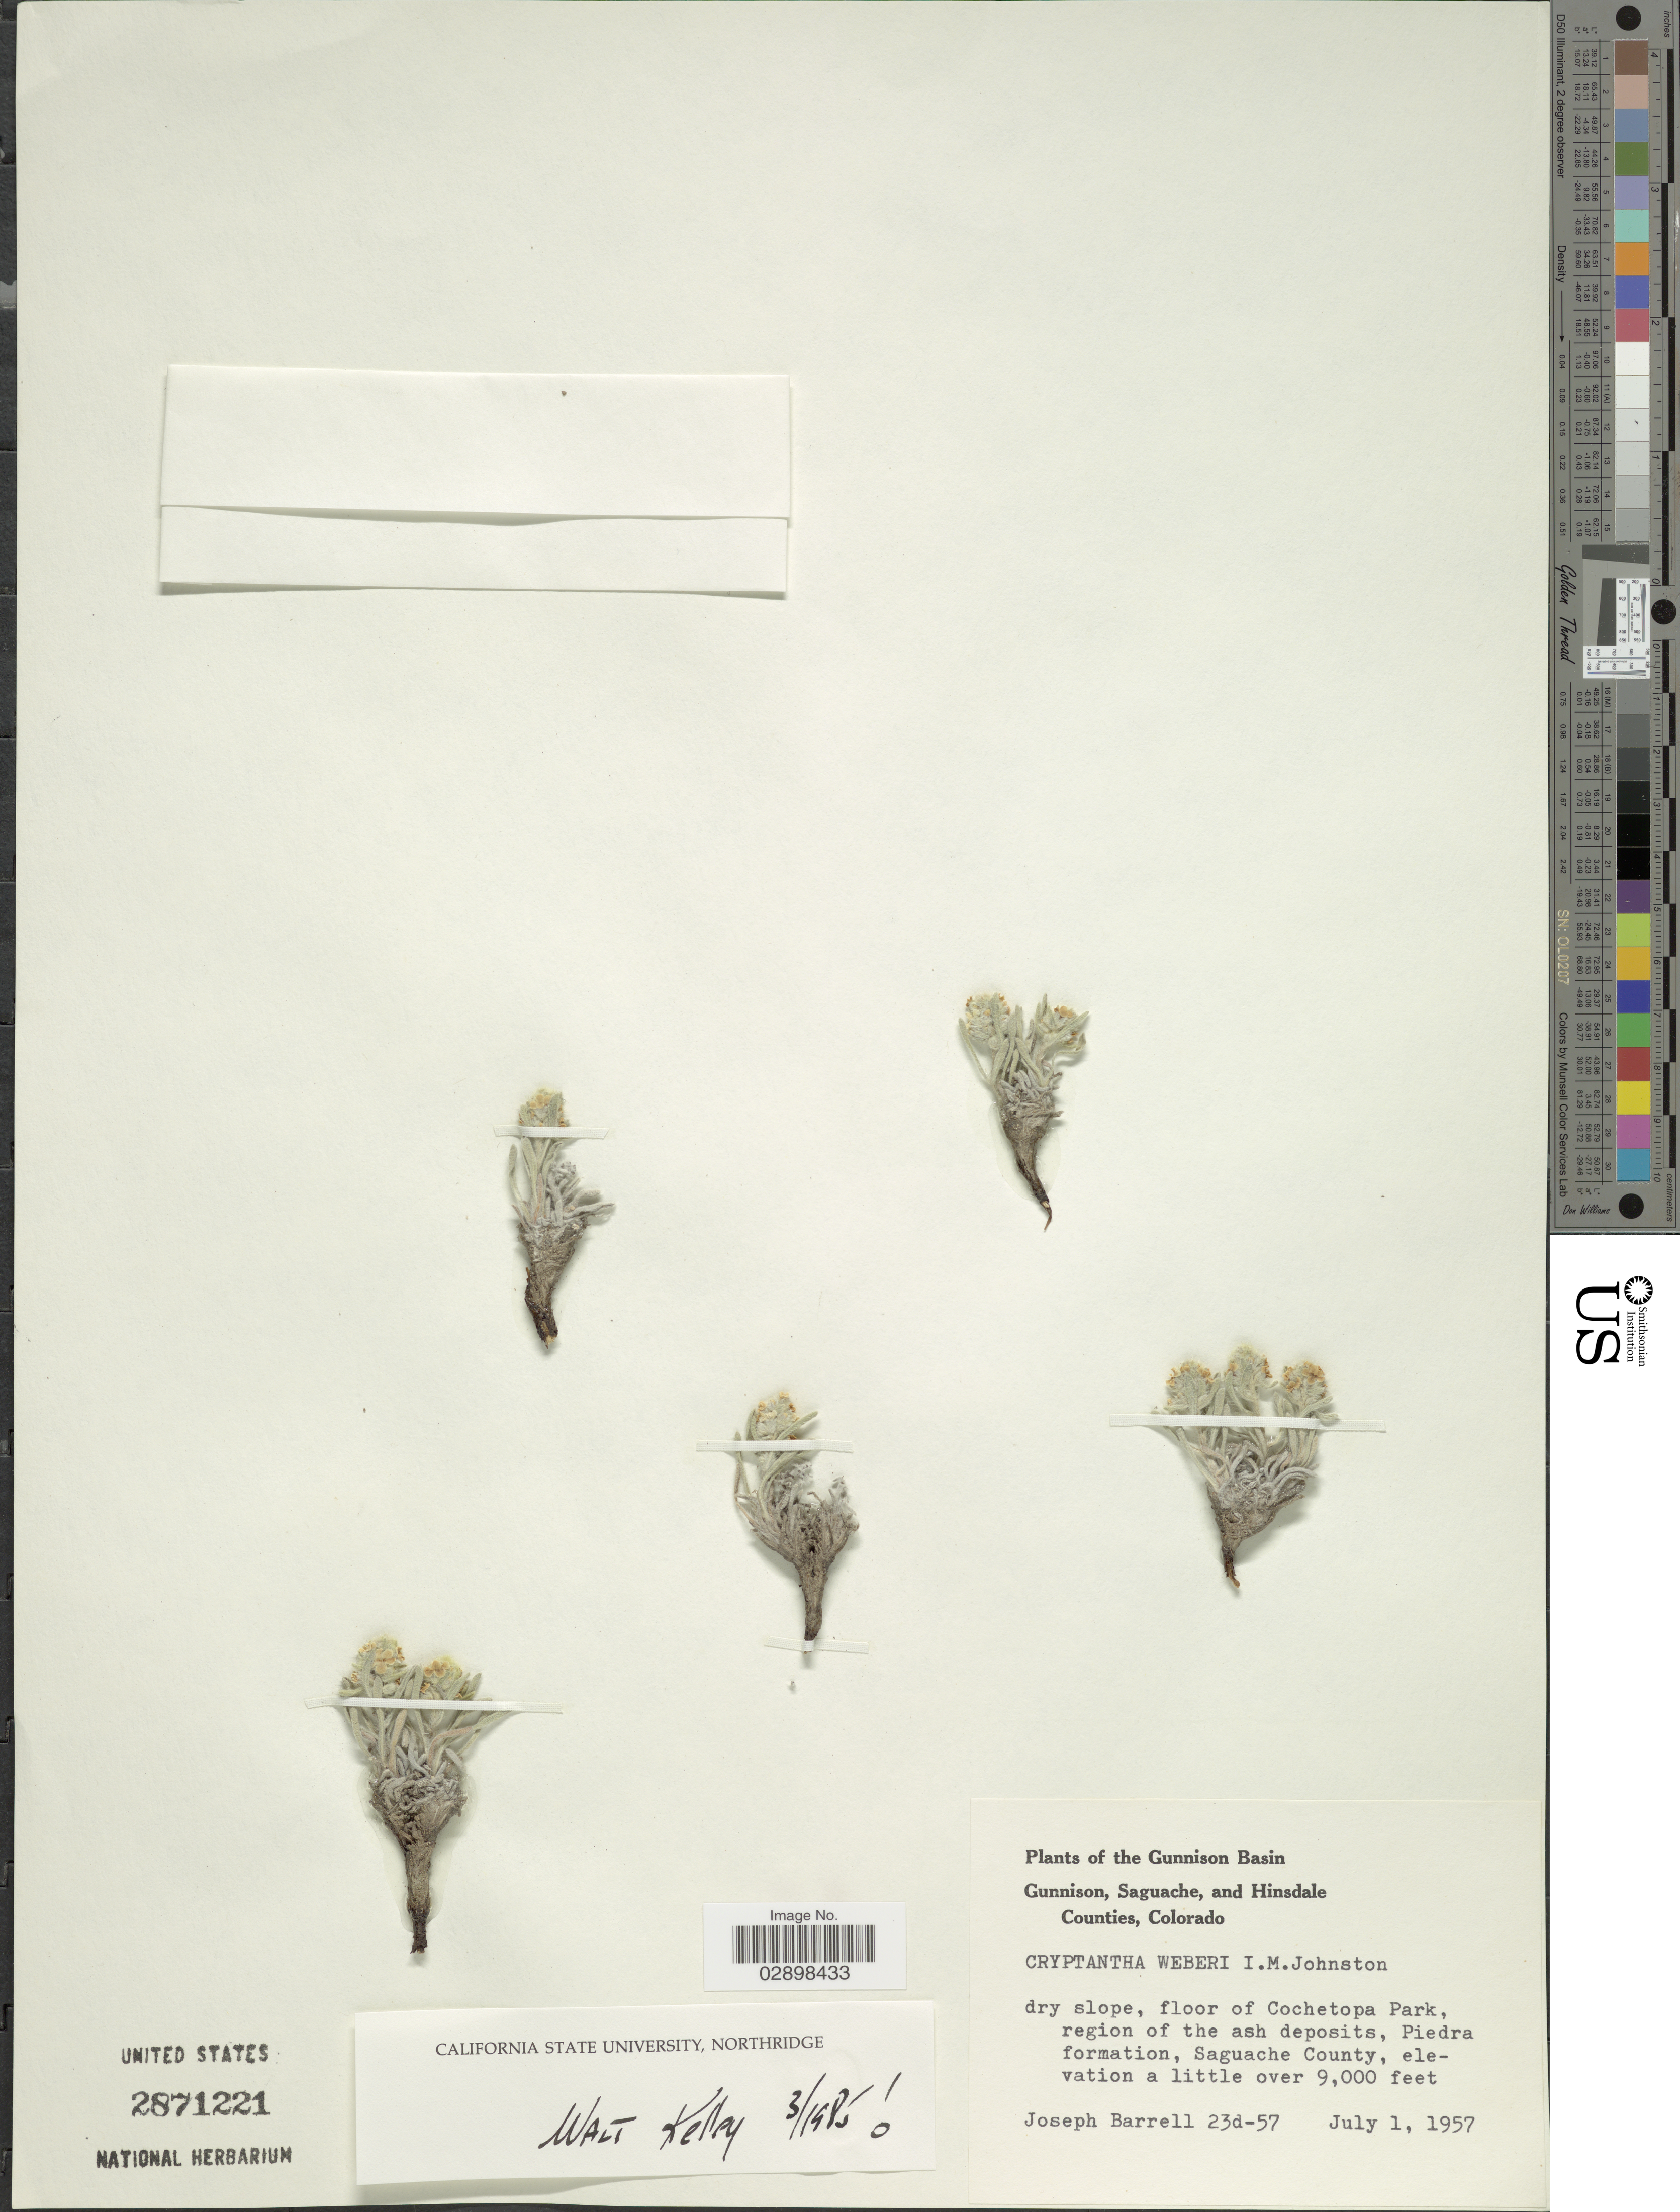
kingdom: Plantae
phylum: Tracheophyta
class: Magnoliopsida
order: Boraginales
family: Boraginaceae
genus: Cryptantha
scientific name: Cryptantha weberi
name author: I.M. Johnst.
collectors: J. Barrell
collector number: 23d-57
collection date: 1957-07-01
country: United States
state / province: Colorado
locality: The Gunnison Basin, Gunnison, Saguache, and Hinsdale Counties, floor of Cochetopa Park, region of the ash deposits, Piedra formation, Saguache County.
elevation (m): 2743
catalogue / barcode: US 2871221